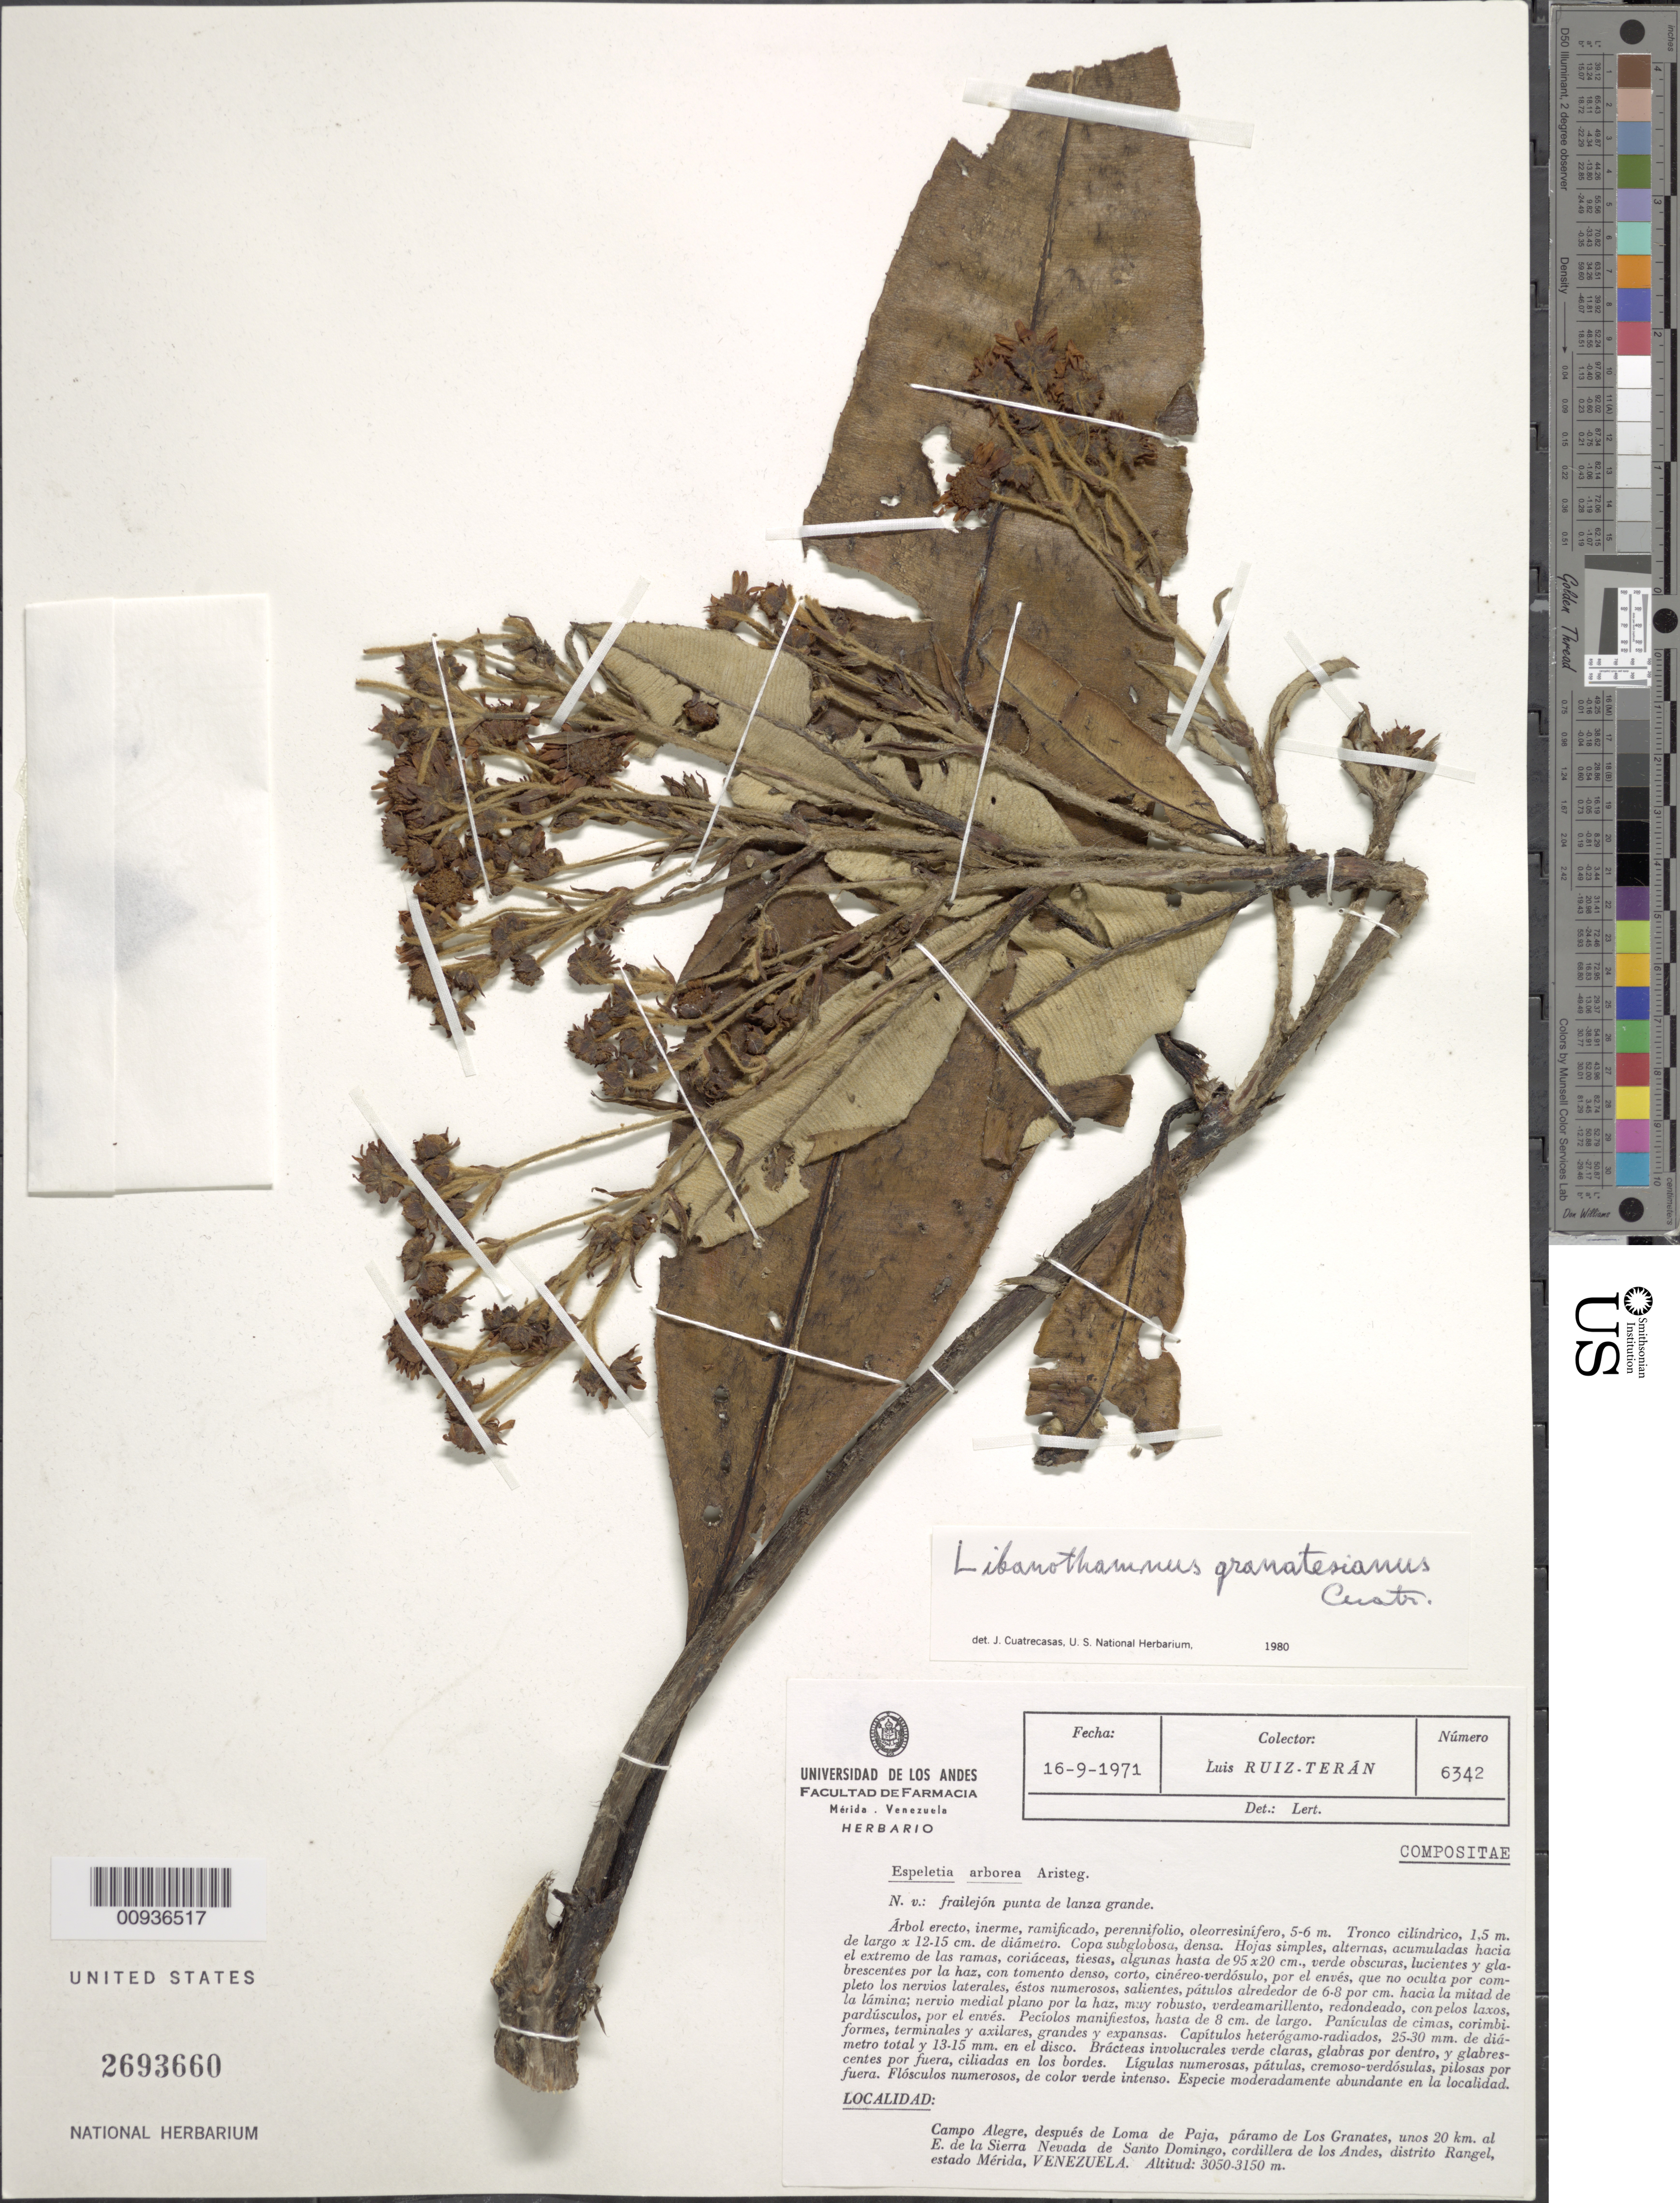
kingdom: Plantae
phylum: Tracheophyta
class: Magnoliopsida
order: Asterales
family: Asteraceae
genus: Libanothamnus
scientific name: Libanothamnus banksiifolius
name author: (Sch. Bip. & Ettingsh.) Cuatrec.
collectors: L. Teran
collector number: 6342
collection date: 1971-09-16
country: Venezuela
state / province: Mérida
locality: Campo Alegre, despues de Loma de Paja, paramo de Los Granates, unos 20 km al E de la Sierra Nevada de Santo Domingo, cordillera de los Andes, distrito Rangel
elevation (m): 3050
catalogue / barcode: US 2693660